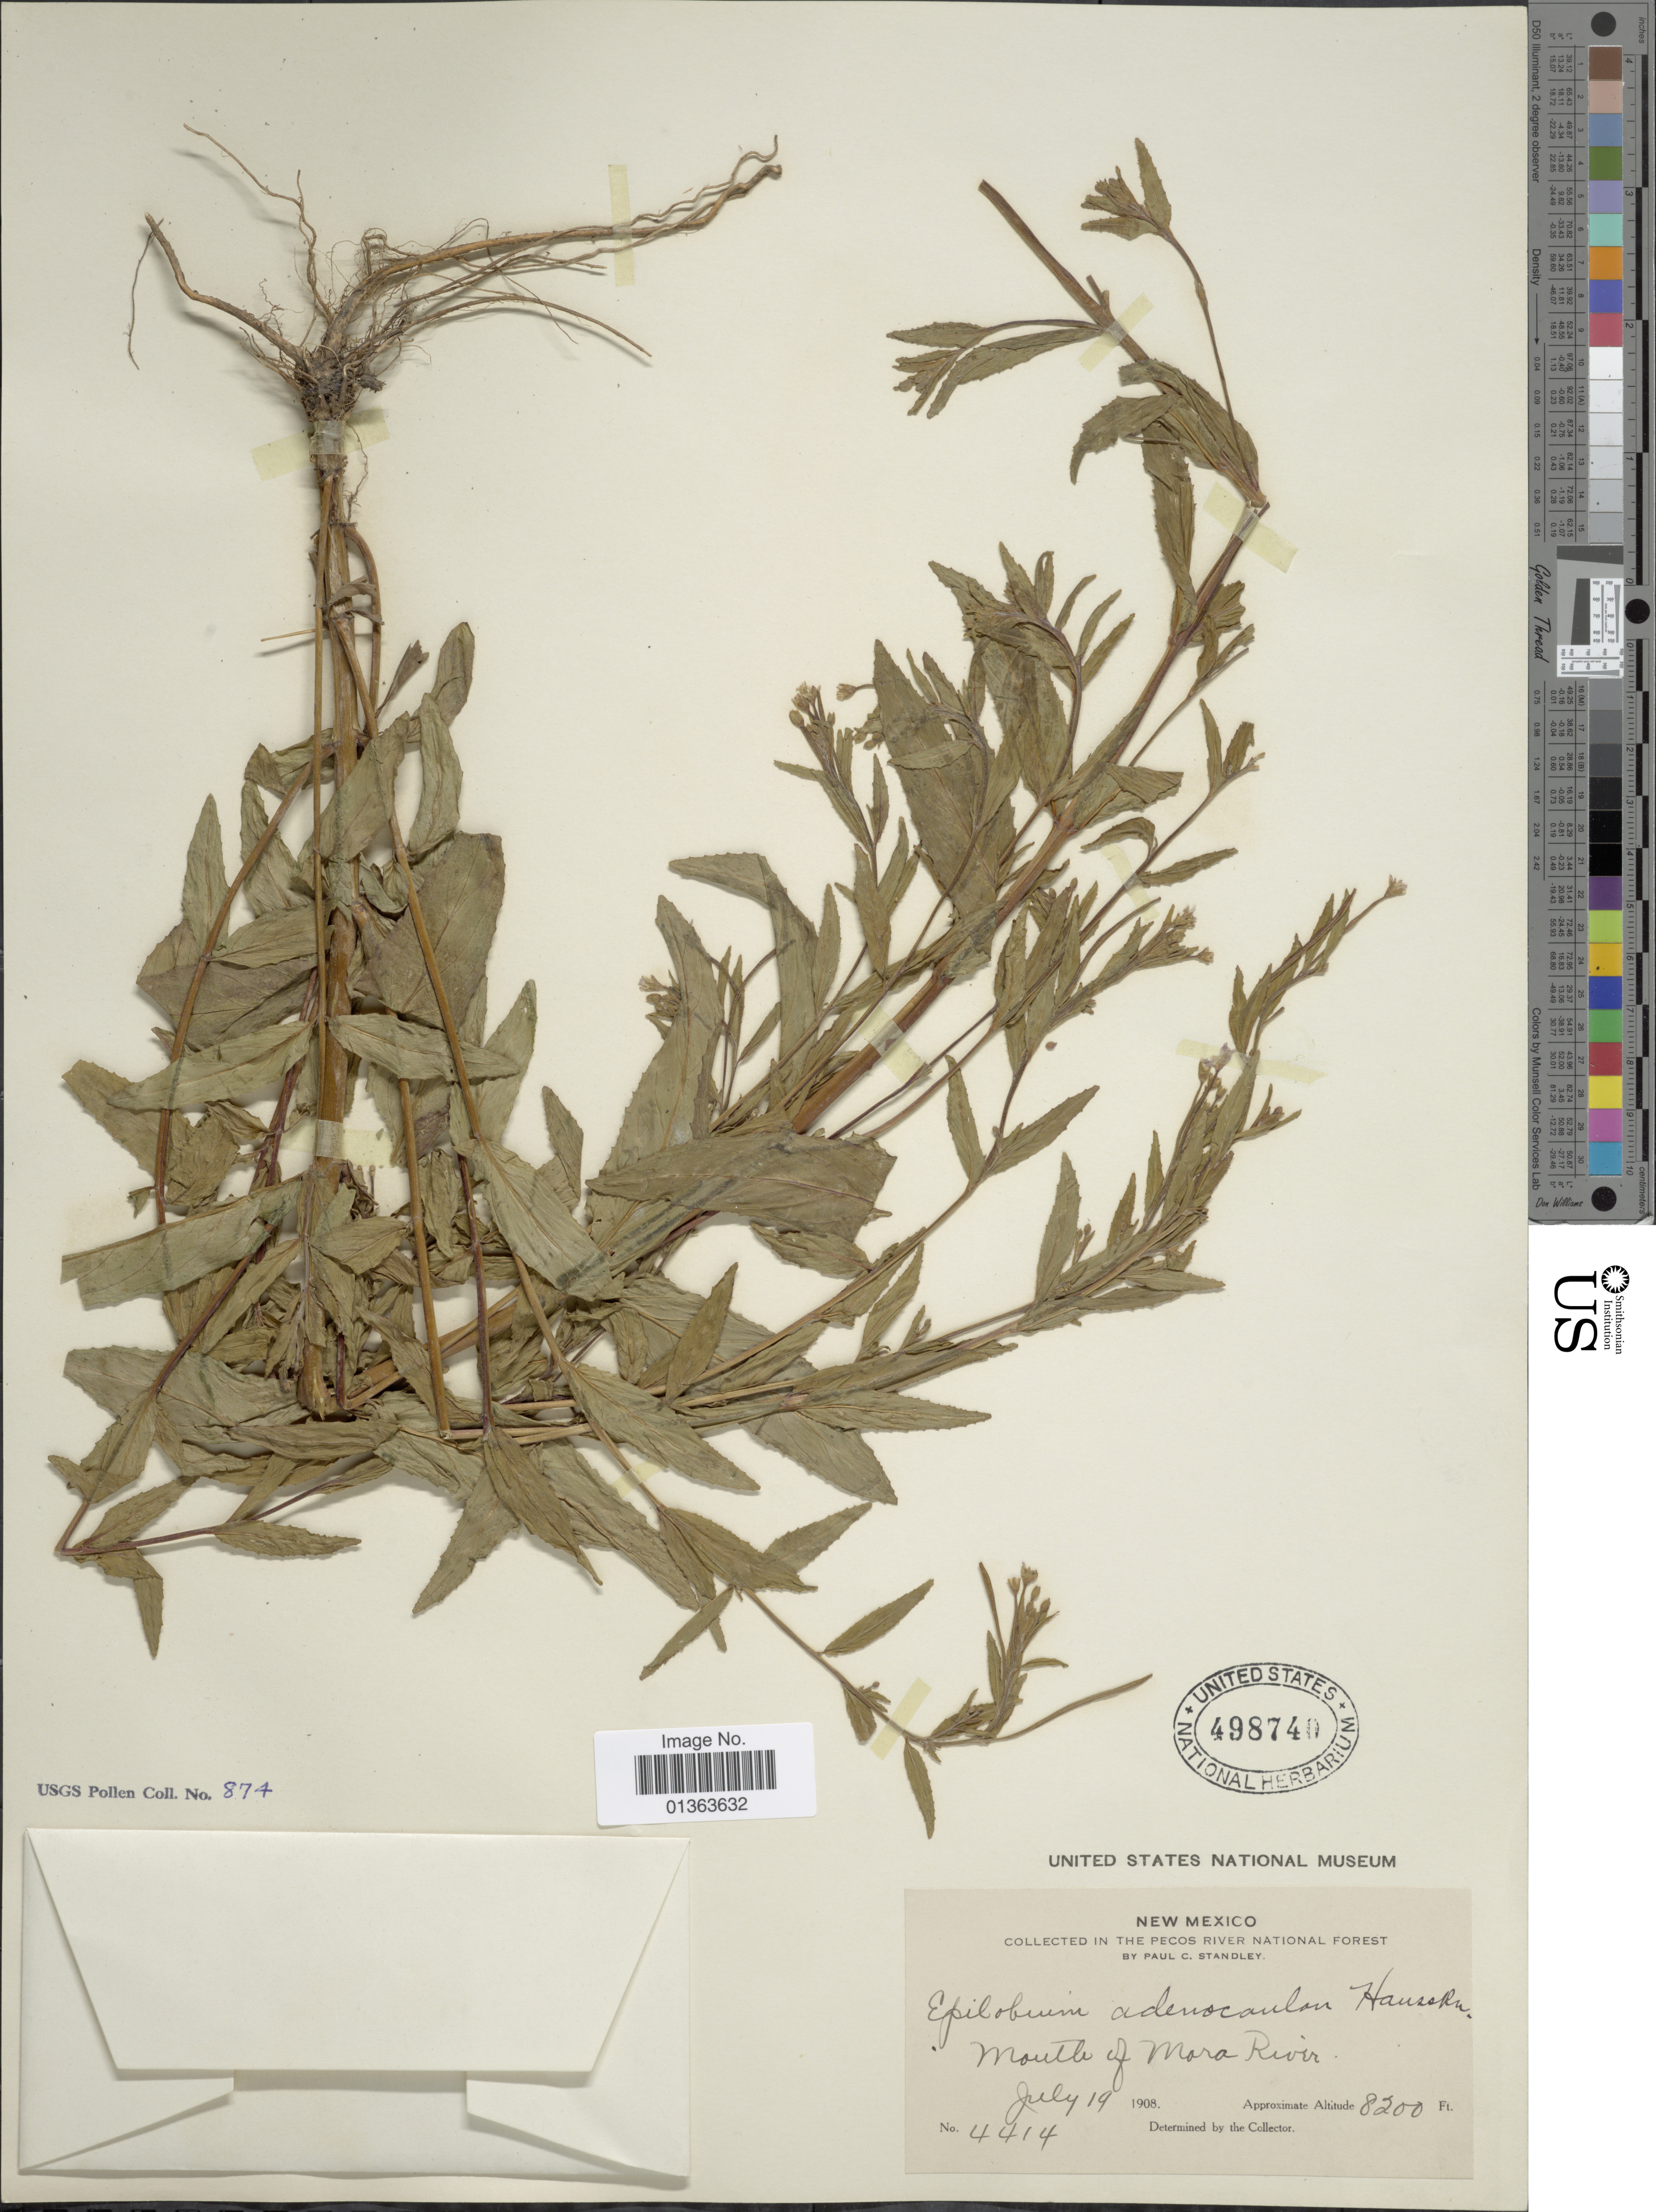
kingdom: Plantae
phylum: Tracheophyta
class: Magnoliopsida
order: Myrtales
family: Onagraceae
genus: Epilobium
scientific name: Epilobium ciliatum subsp. ciliatum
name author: Raf.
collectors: P. C. Standley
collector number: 4414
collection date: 1908-07-19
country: United States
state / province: New Mexico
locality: In the Pecos River National Forest. Mouth of Mora River.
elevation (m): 2499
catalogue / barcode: US 498740